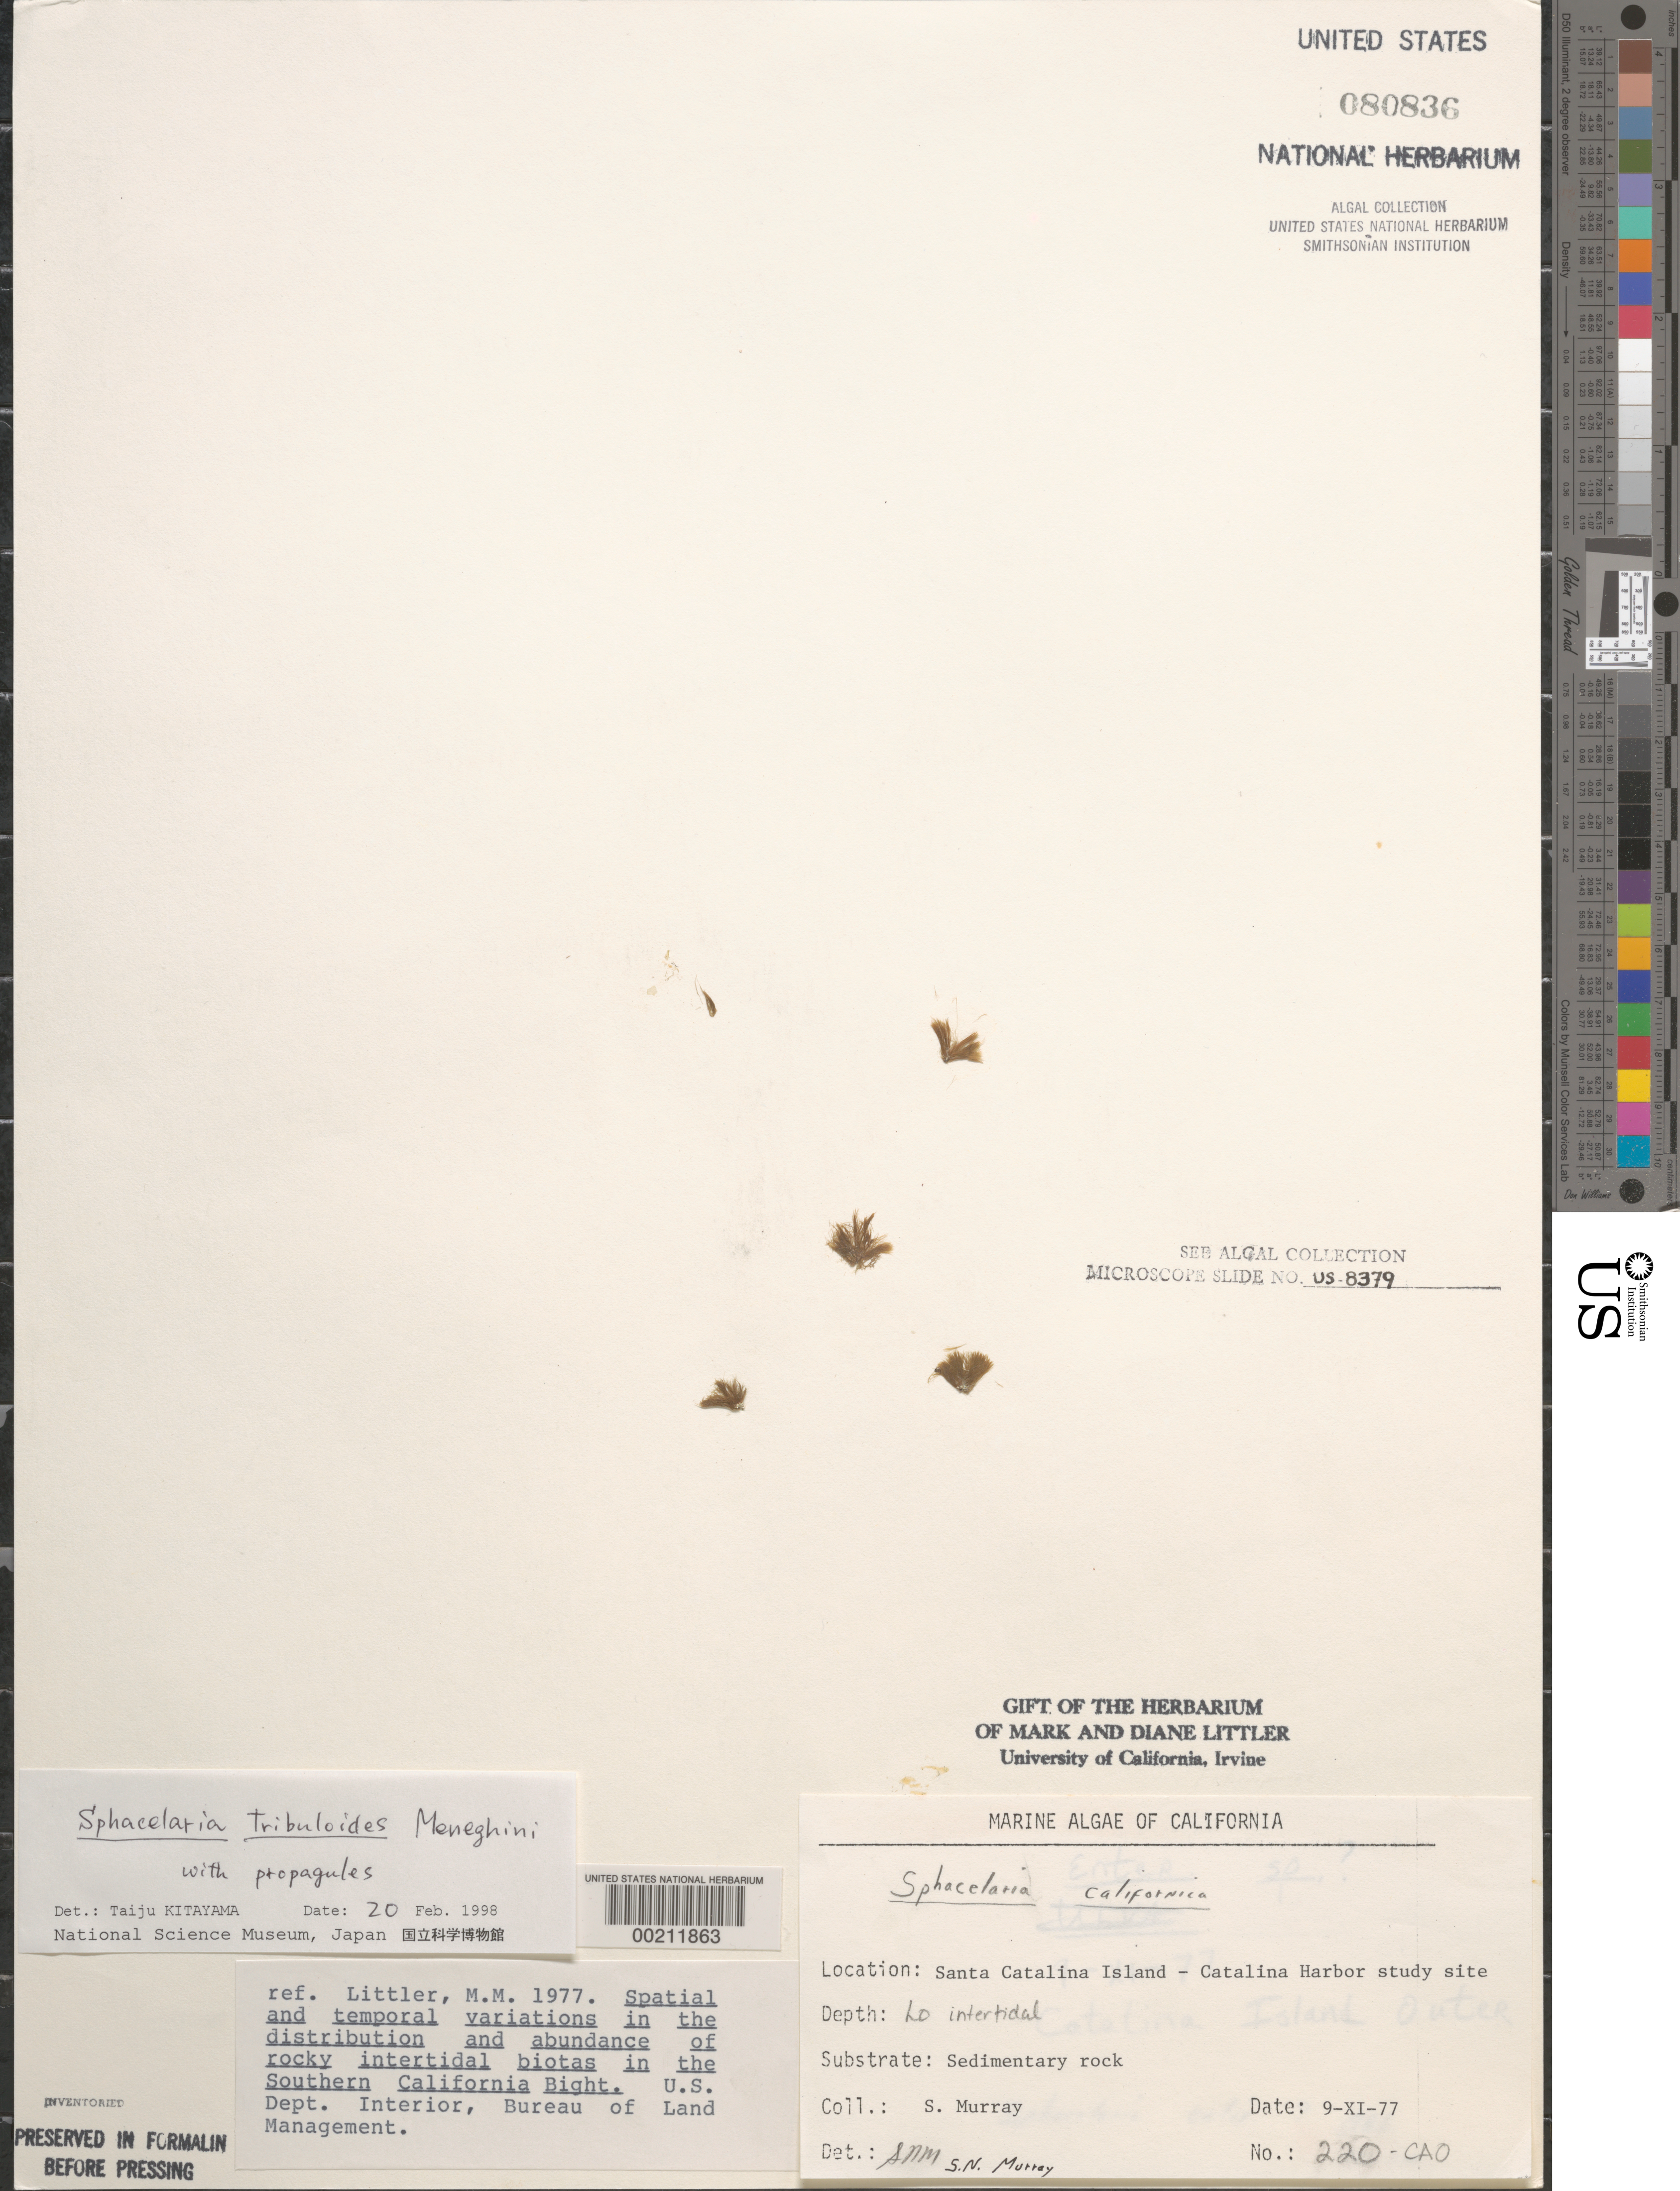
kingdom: Chromista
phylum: Ochrophyta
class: Phaeophyceae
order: Sphacelariales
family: Sphacelariaceae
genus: Sphacelaria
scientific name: Sphacelaria tribuloides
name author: Menegh.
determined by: Kitayama, T.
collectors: S. N. Murray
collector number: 220-CAO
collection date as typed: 09 Nov 1977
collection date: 1977-11-09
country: United States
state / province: California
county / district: Los Angeles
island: Santa Catalina Island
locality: West side of Catalina Harbor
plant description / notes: BLM-SOCALBIGHT Rocky Intertidal Survey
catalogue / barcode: US 80836